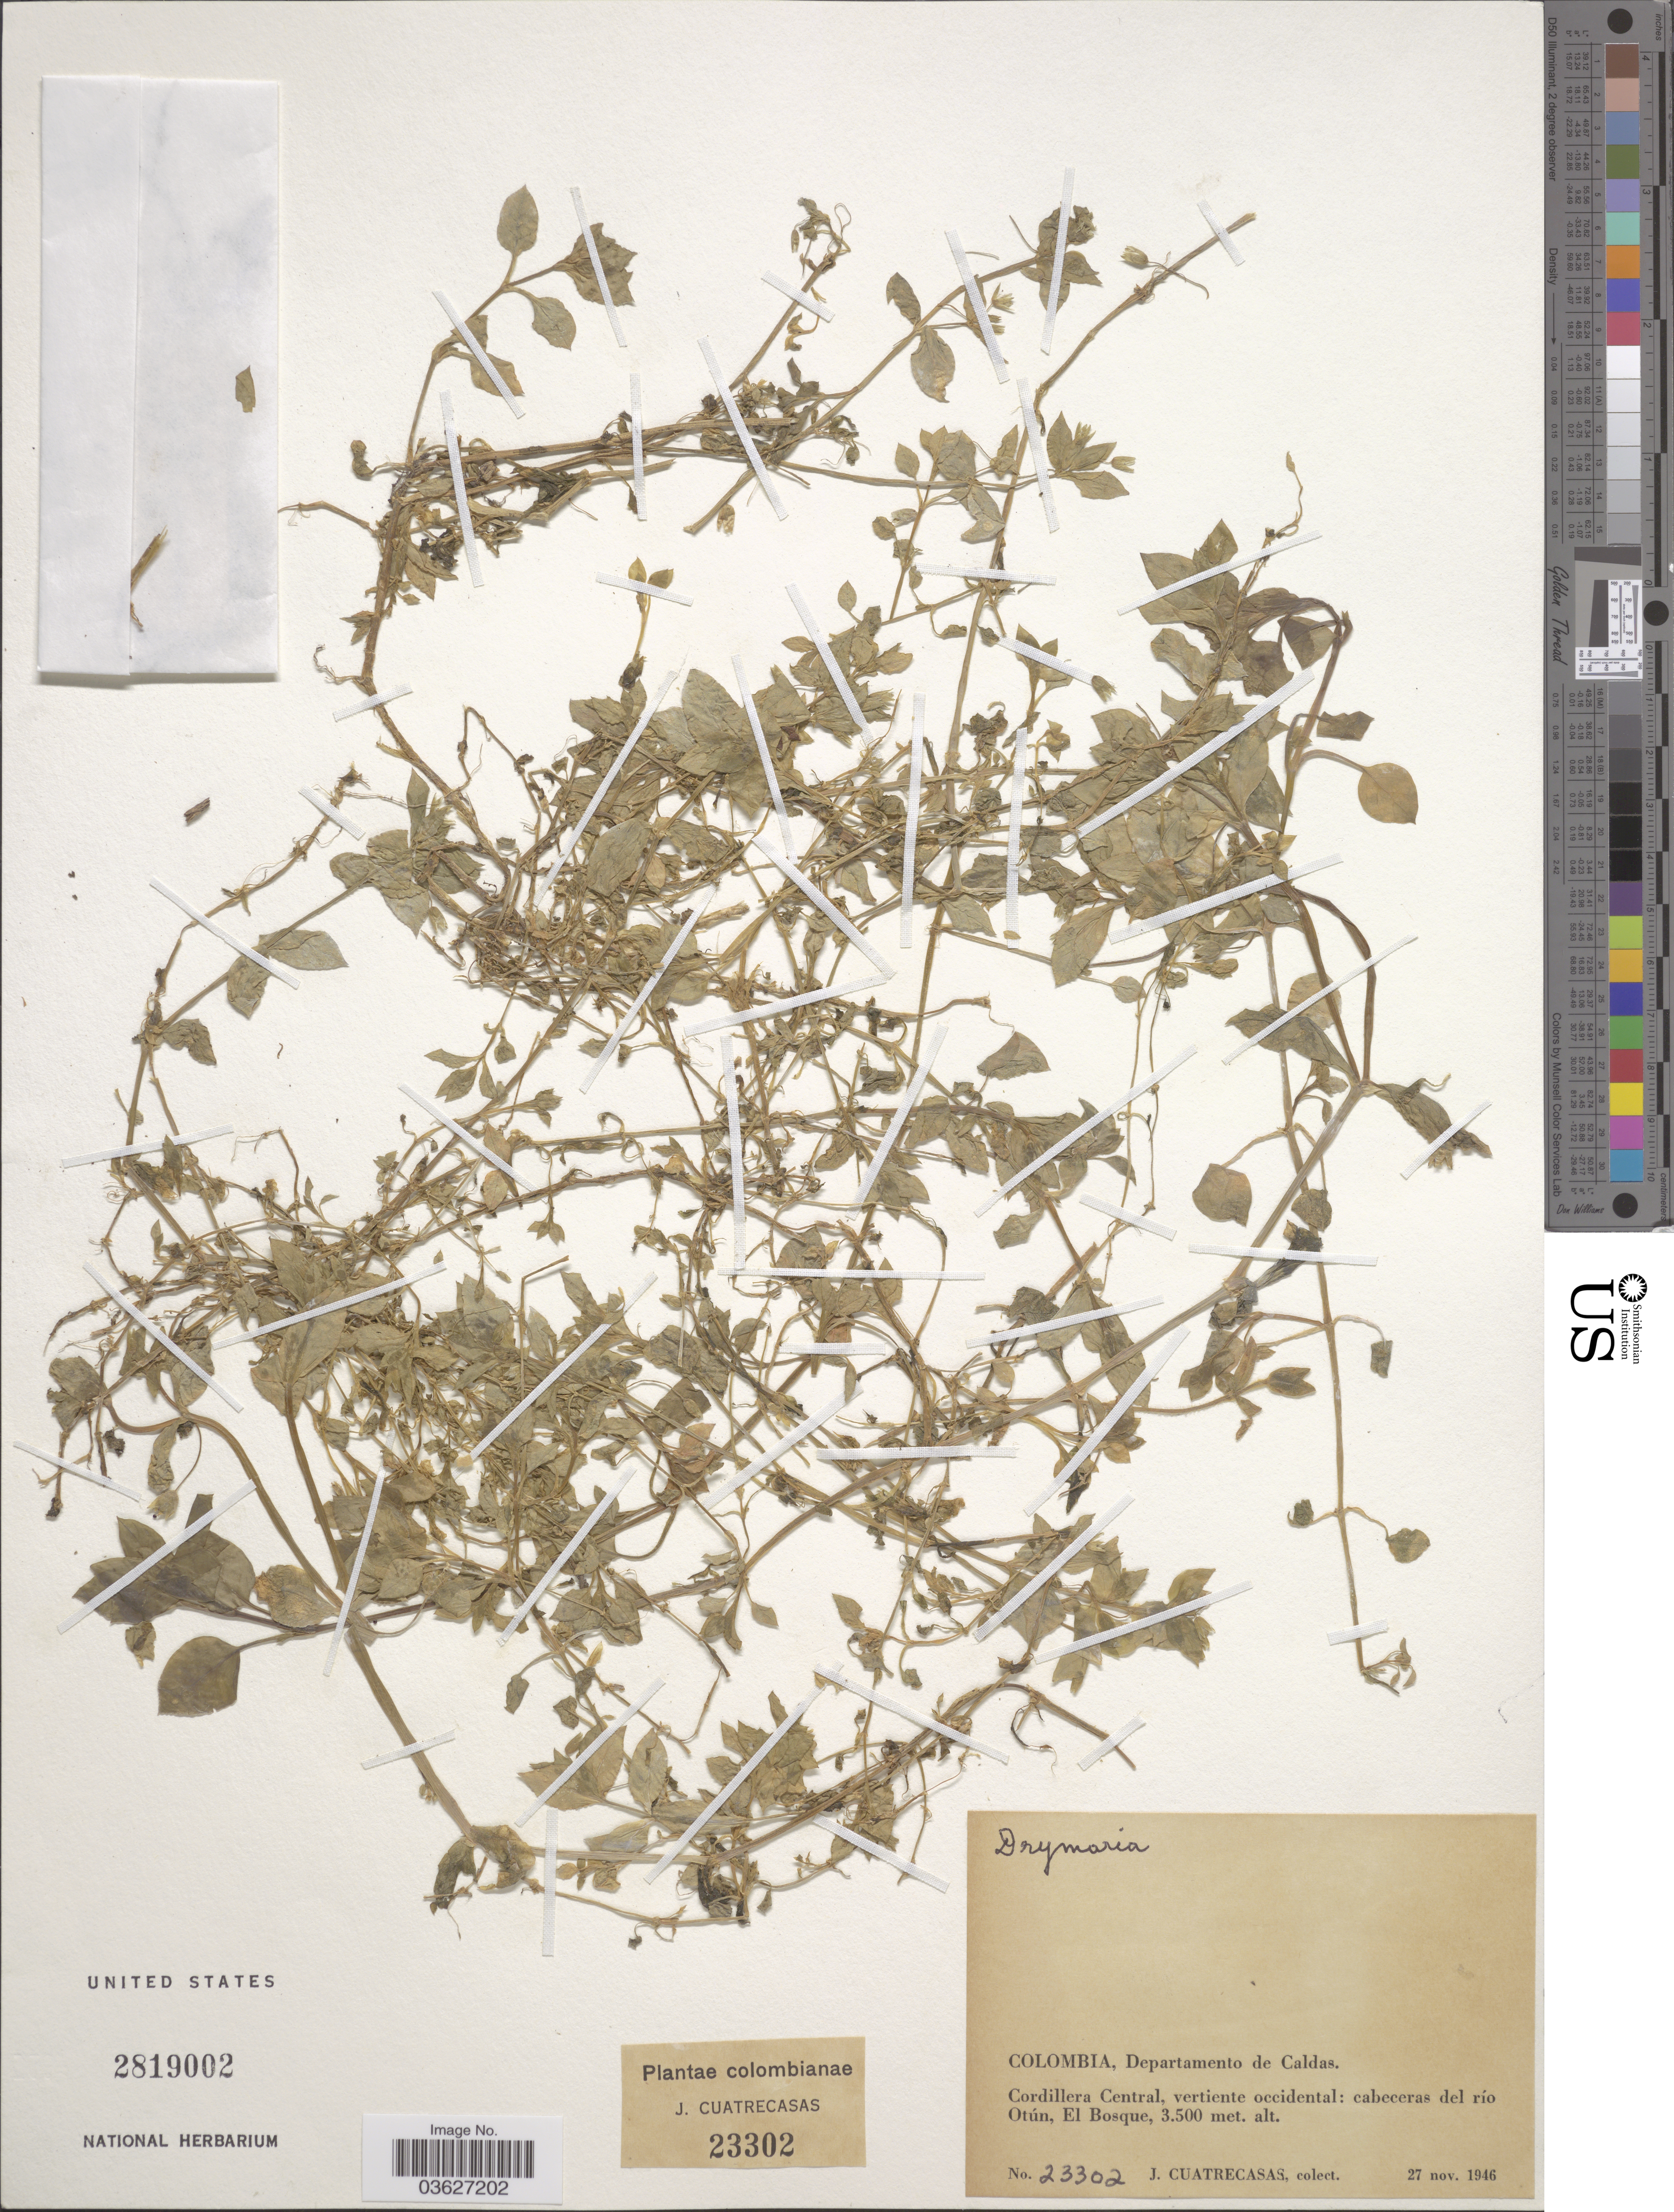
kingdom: Plantae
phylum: Tracheophyta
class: Magnoliopsida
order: Caryophyllales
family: Caryophyllaceae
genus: Drymaria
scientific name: Drymaria sp.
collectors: J. Cuatrecasas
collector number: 23302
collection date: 1946-11-27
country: Colombia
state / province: Caldas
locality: Departamento de Caldas. Cordillera Central, vertiente occidental: cabeceras del río Otún, El Bosque.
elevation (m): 3500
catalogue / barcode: US 2819002